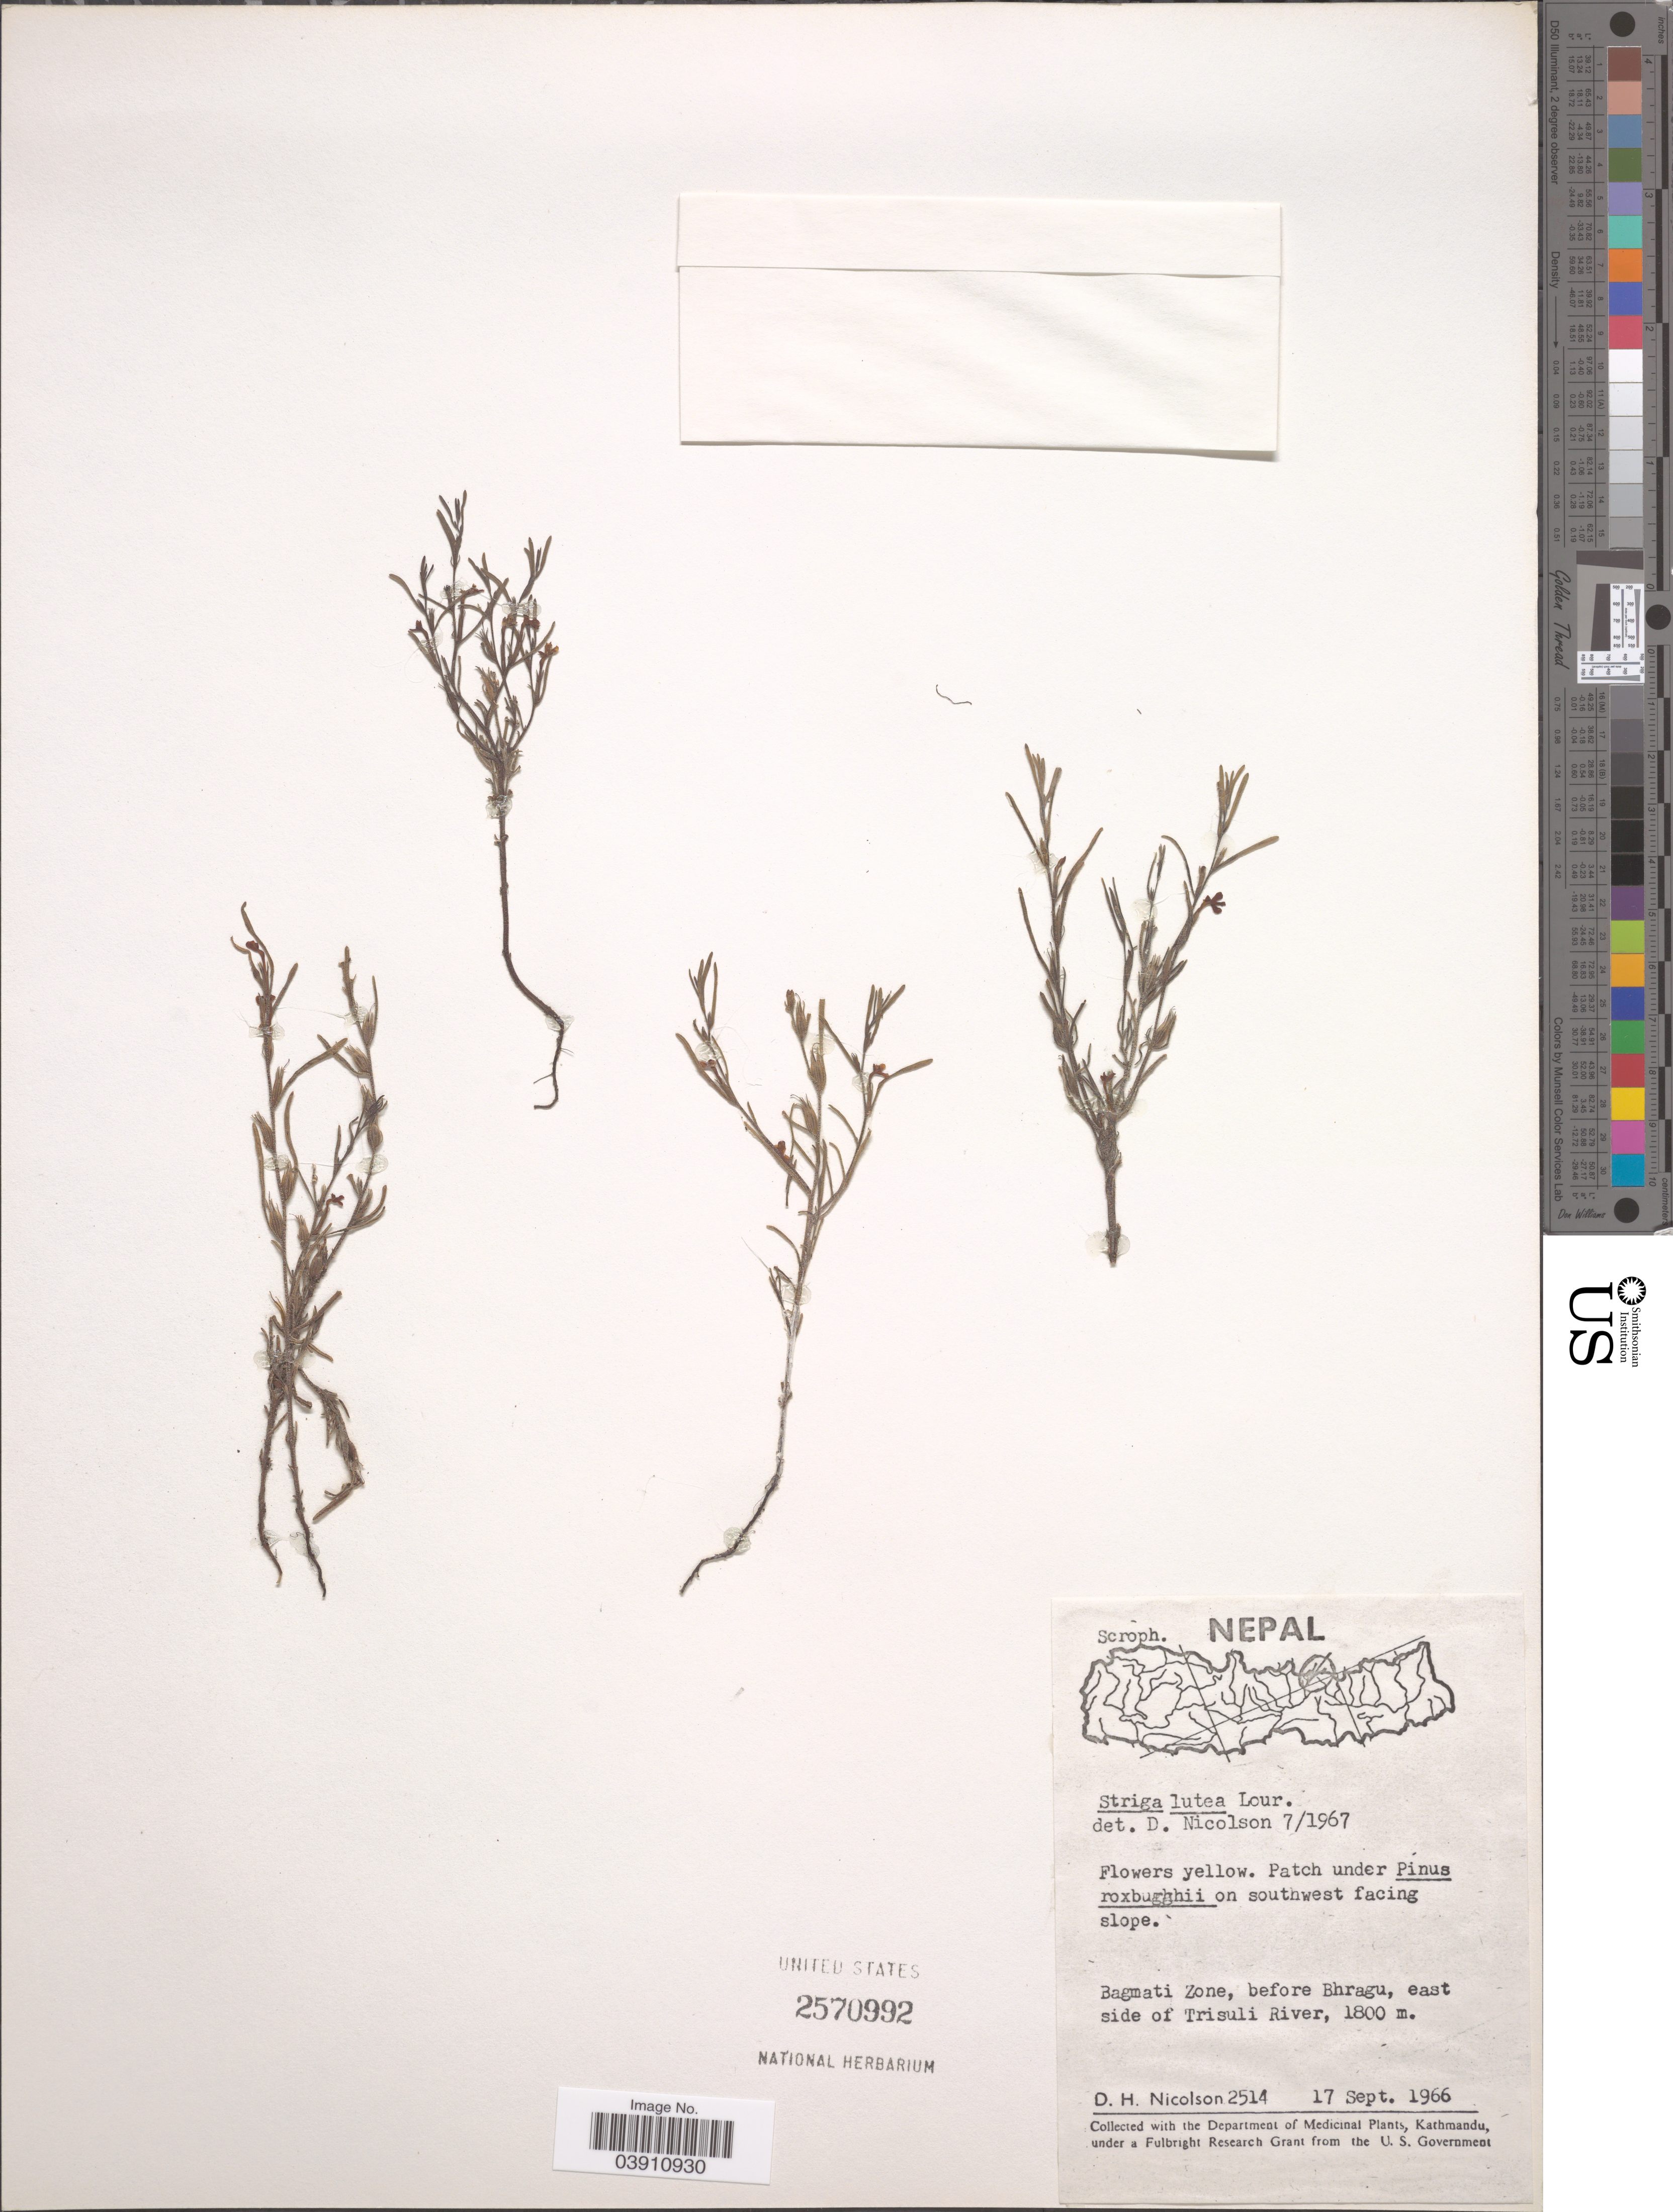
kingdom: Plantae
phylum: Tracheophyta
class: Magnoliopsida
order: Lamiales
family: Orobanchaceae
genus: Striga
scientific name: Striga lutea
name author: Lour.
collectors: D. H. Nicolson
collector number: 2514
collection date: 1966-09-17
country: Nepal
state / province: Bagmati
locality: Bagmati Zone, before Bhragu, east side of Trisuli River.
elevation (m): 1800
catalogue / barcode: US 2570992